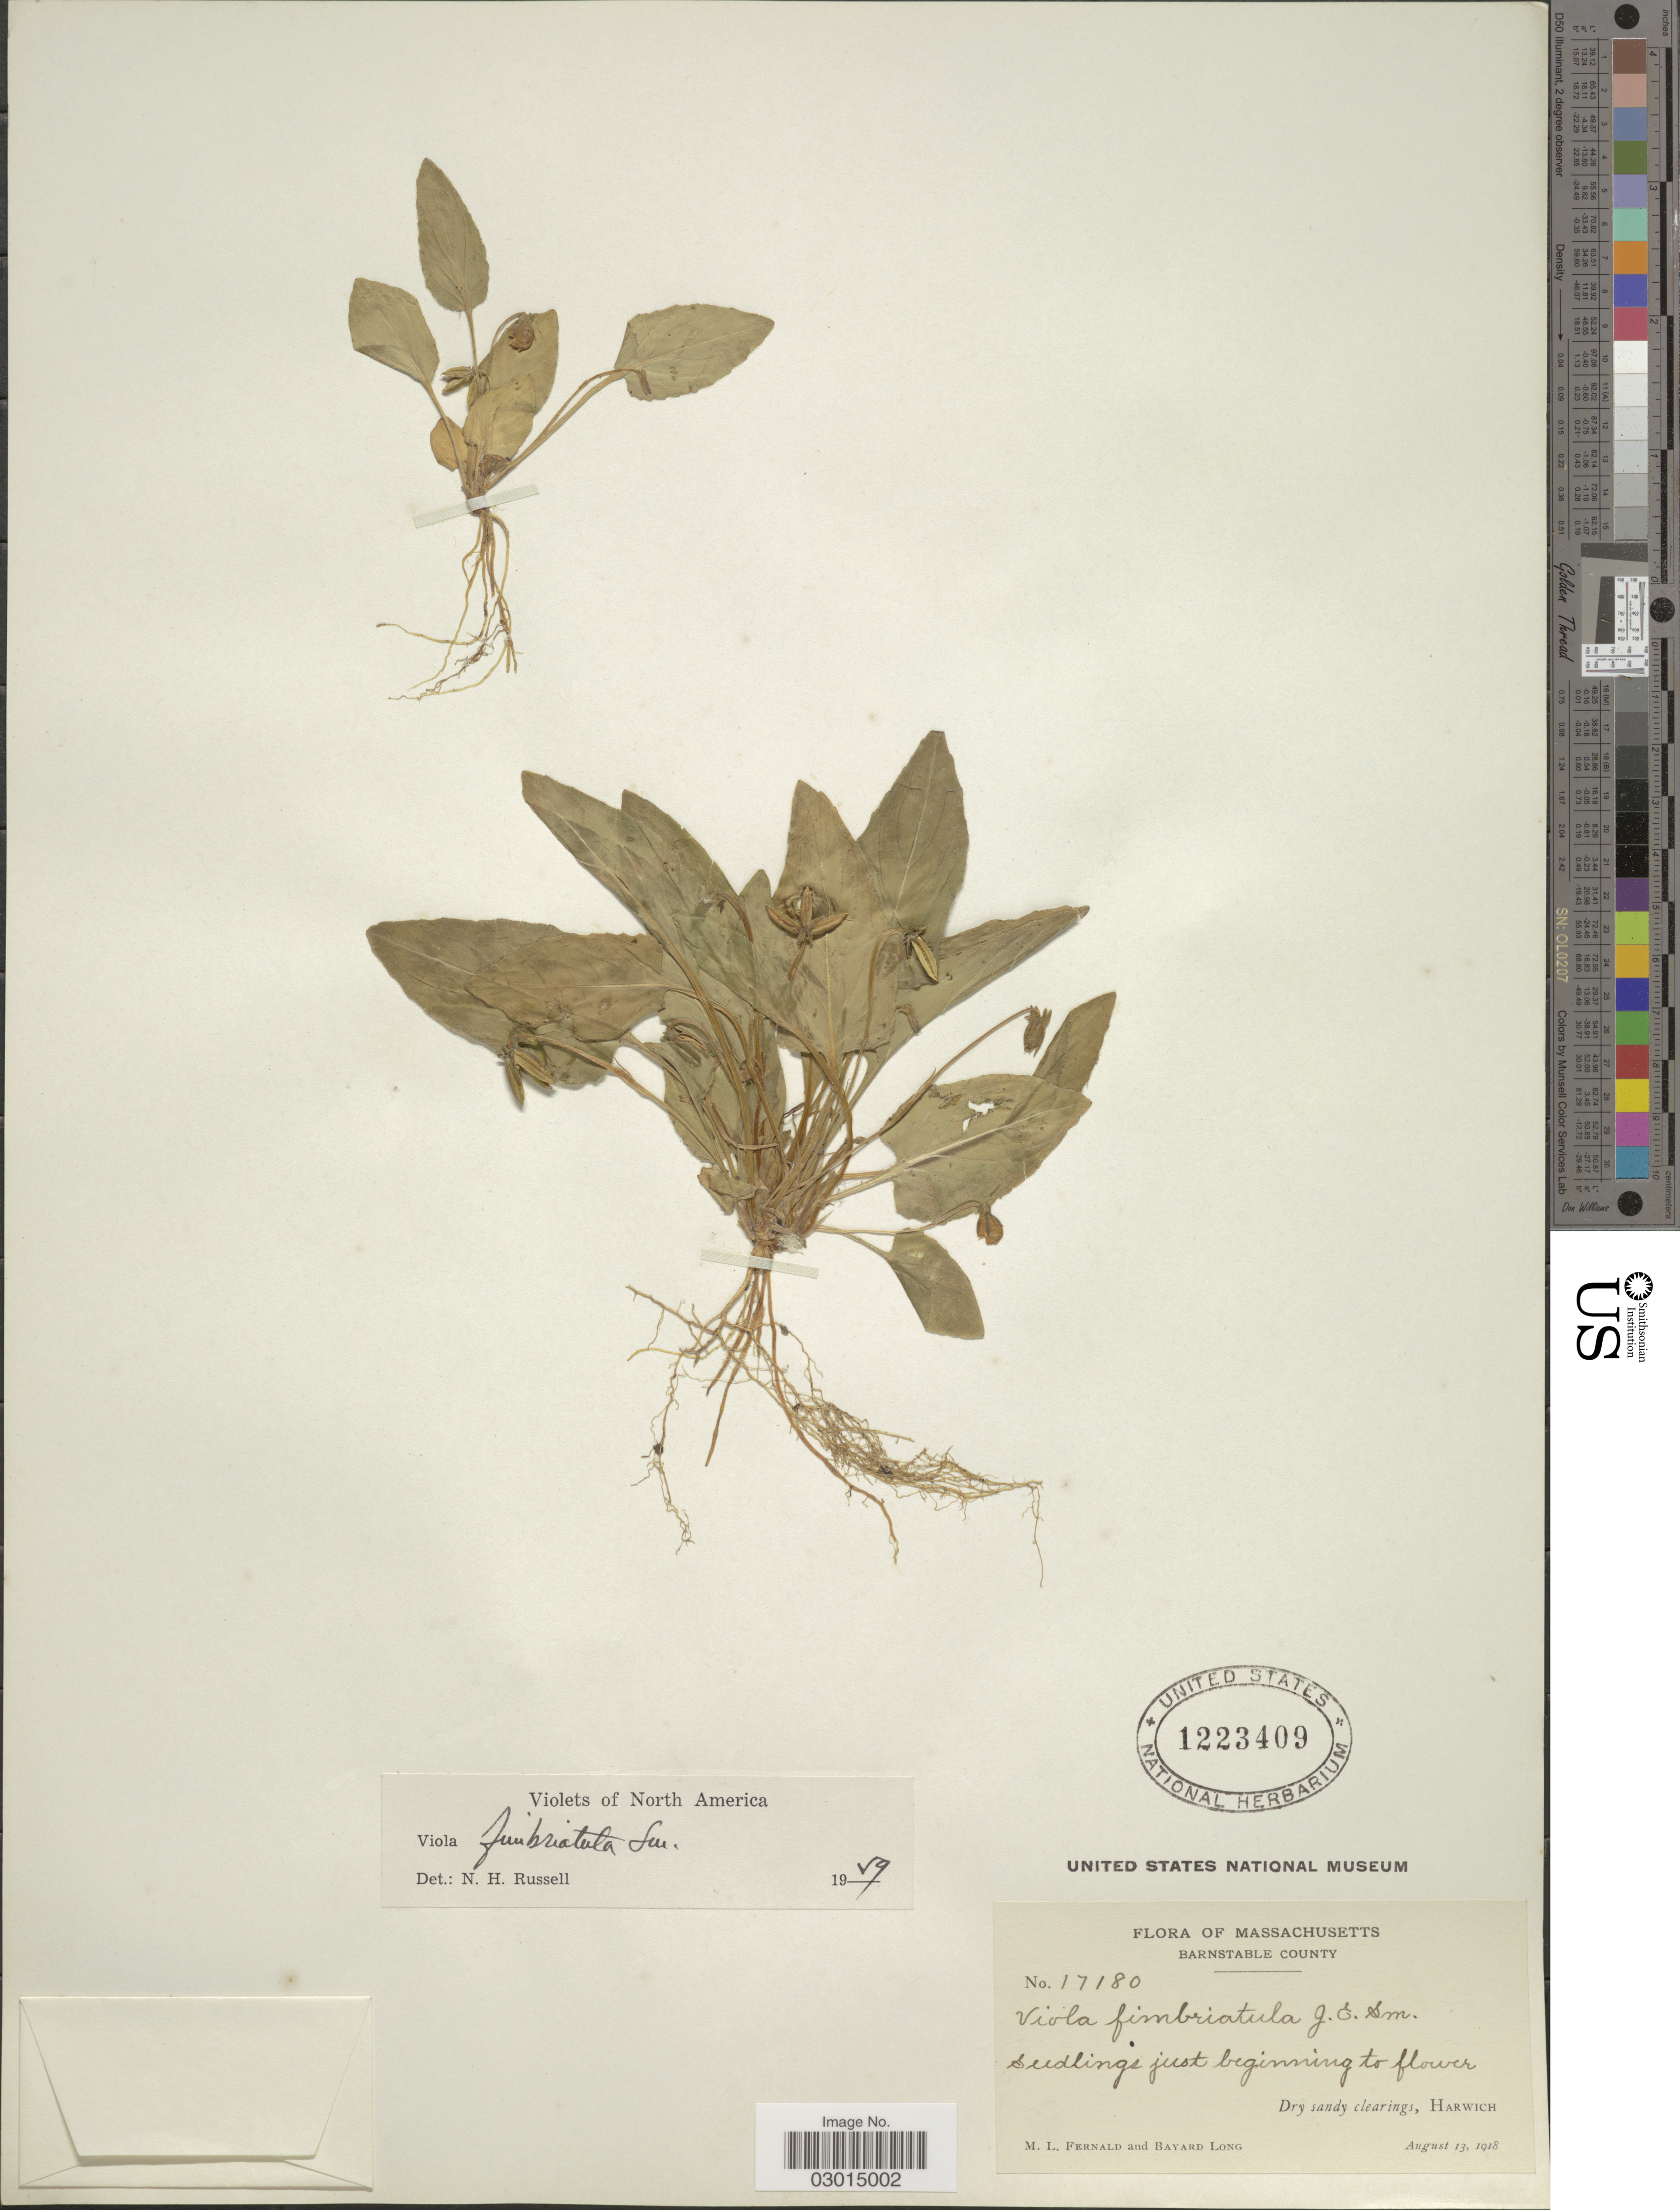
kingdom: Plantae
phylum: Tracheophyta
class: Magnoliopsida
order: Malpighiales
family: Violaceae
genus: Viola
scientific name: Viola fimbriatula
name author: Small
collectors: M. L. Fernald & B. Long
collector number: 17180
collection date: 1918-08-13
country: United States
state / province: Massachusetts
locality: Barnstable County. Dry sandy clearings, Harwich.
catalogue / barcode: US 1223409